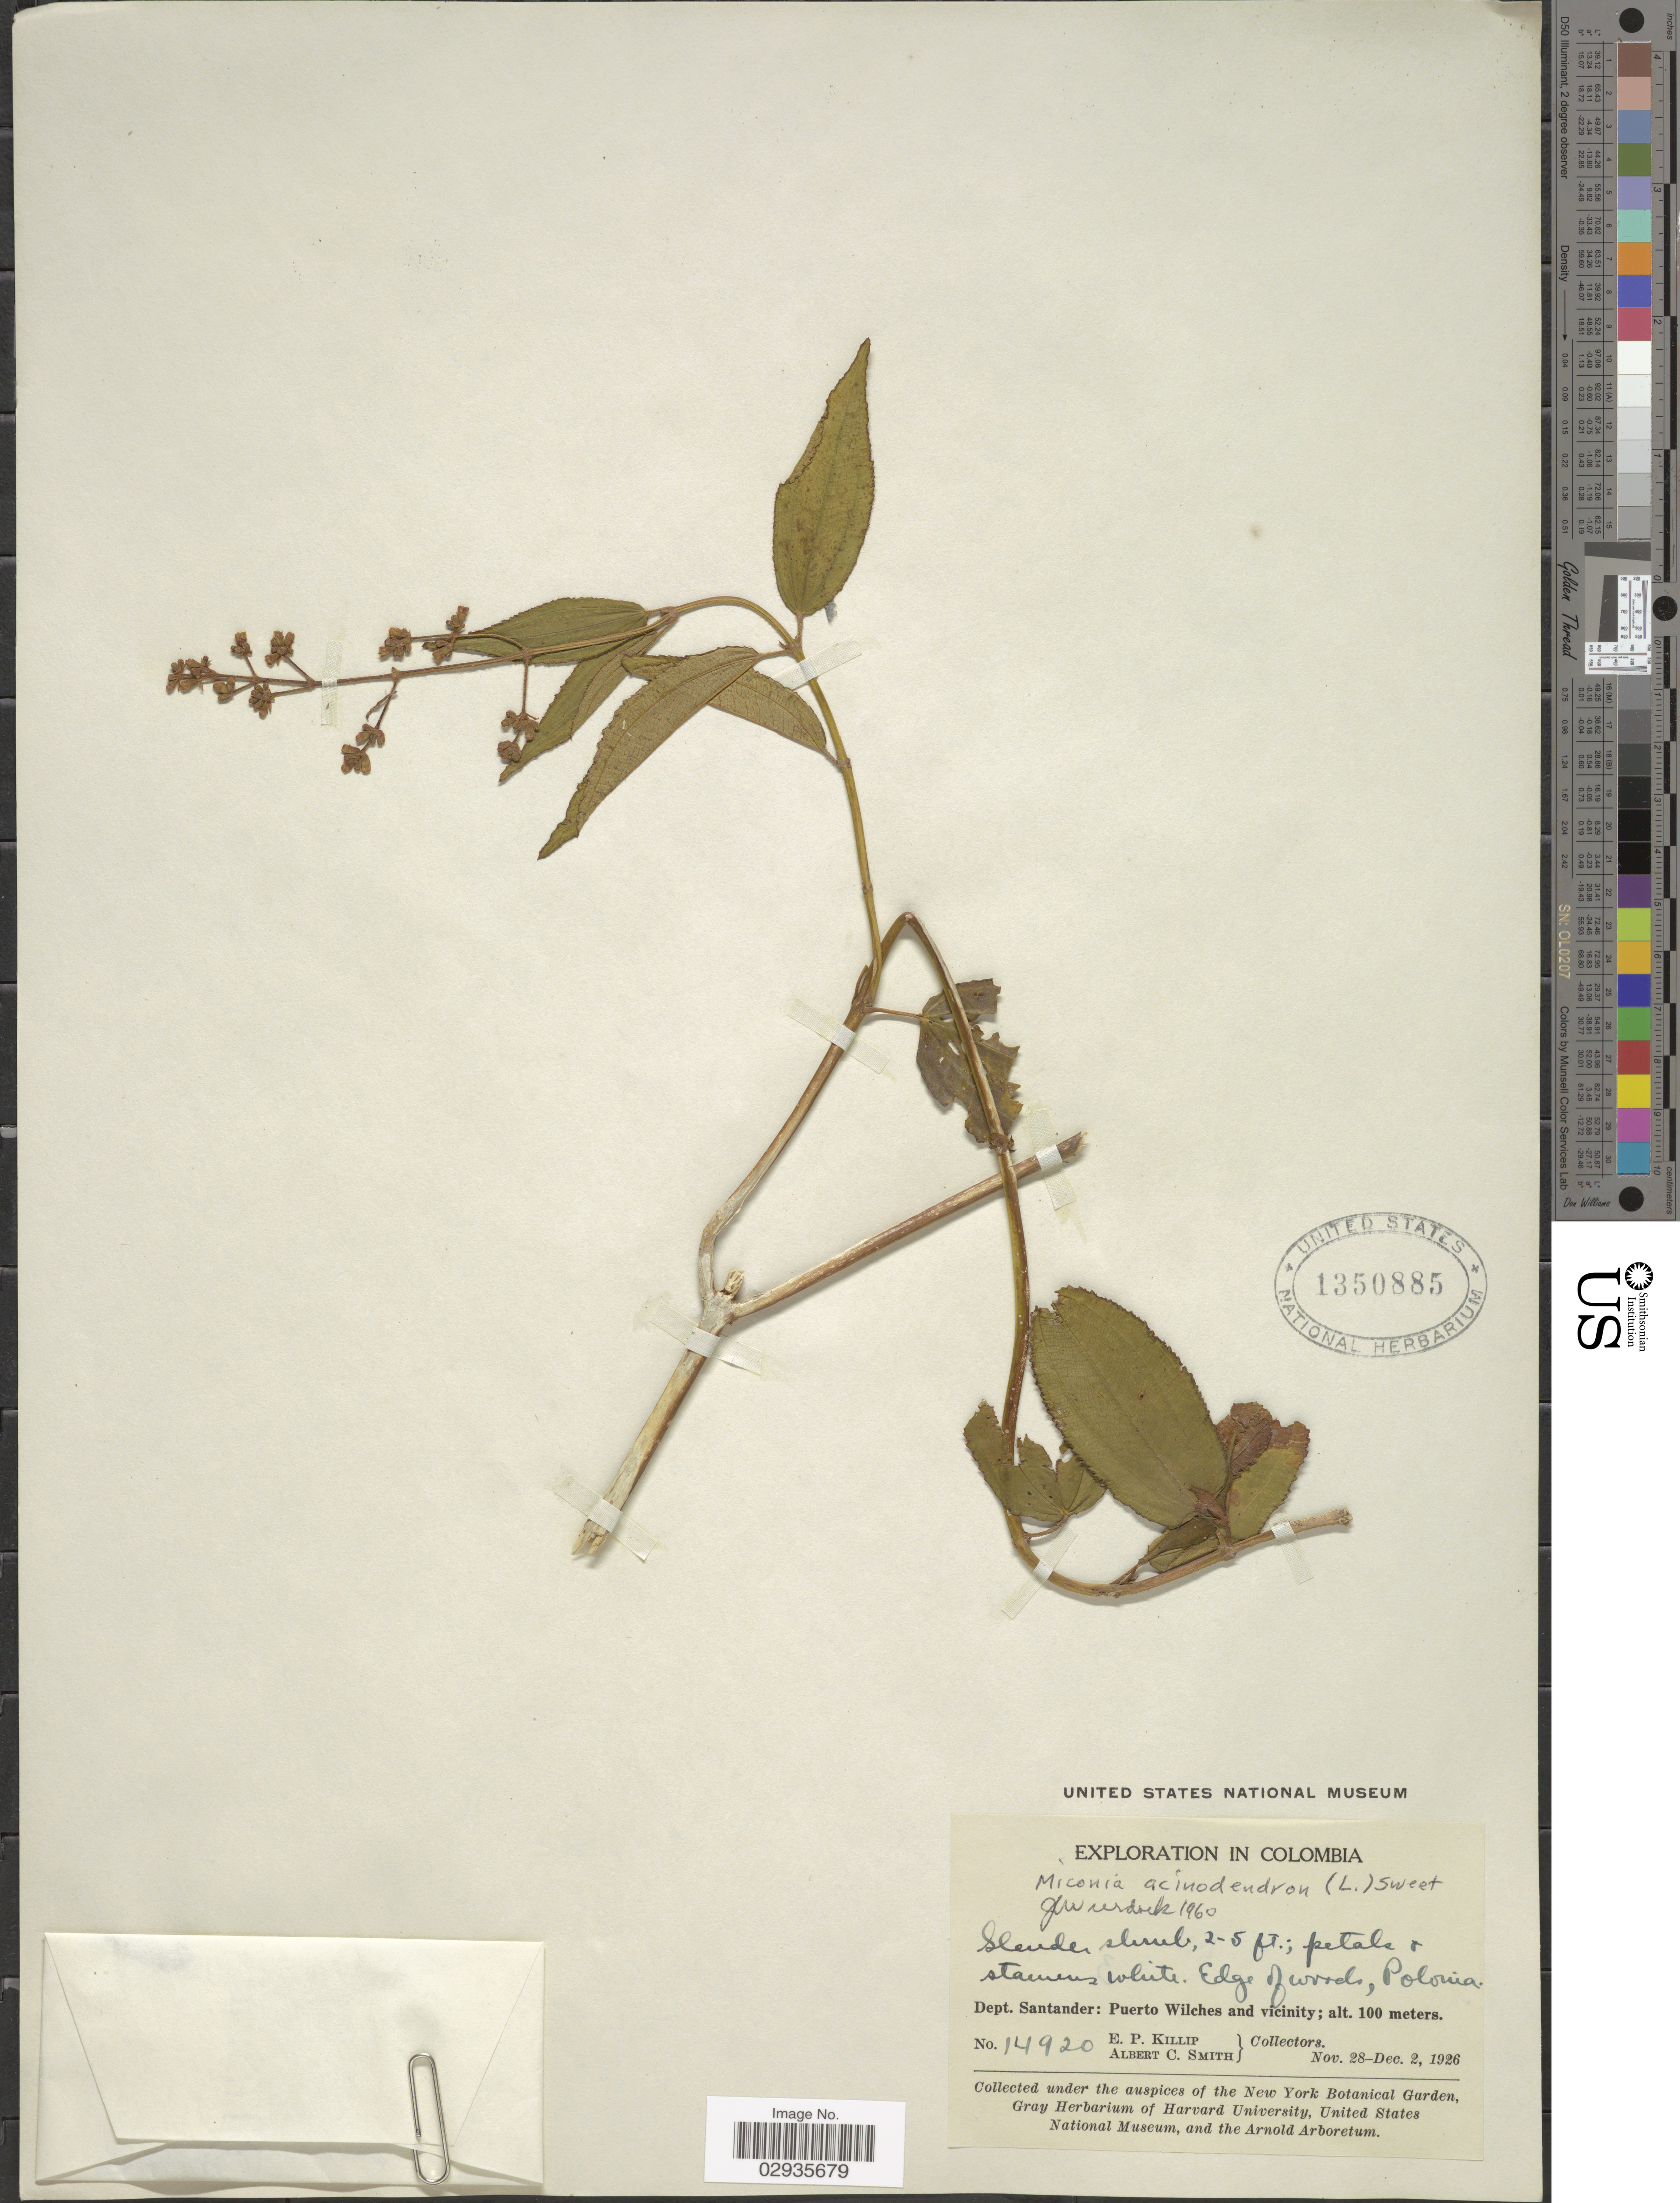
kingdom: Plantae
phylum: Tracheophyta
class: Magnoliopsida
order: Myrtales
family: Melastomataceae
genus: Miconia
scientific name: Miconia acinodendron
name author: (L.) Sweet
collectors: E. P. Killip & A. C. Smith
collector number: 14920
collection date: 1926-11-28/1926-12-02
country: Colombia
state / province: Santander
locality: Dept. Santander: Puerto Wilches and vicinity.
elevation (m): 100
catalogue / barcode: US 1350885